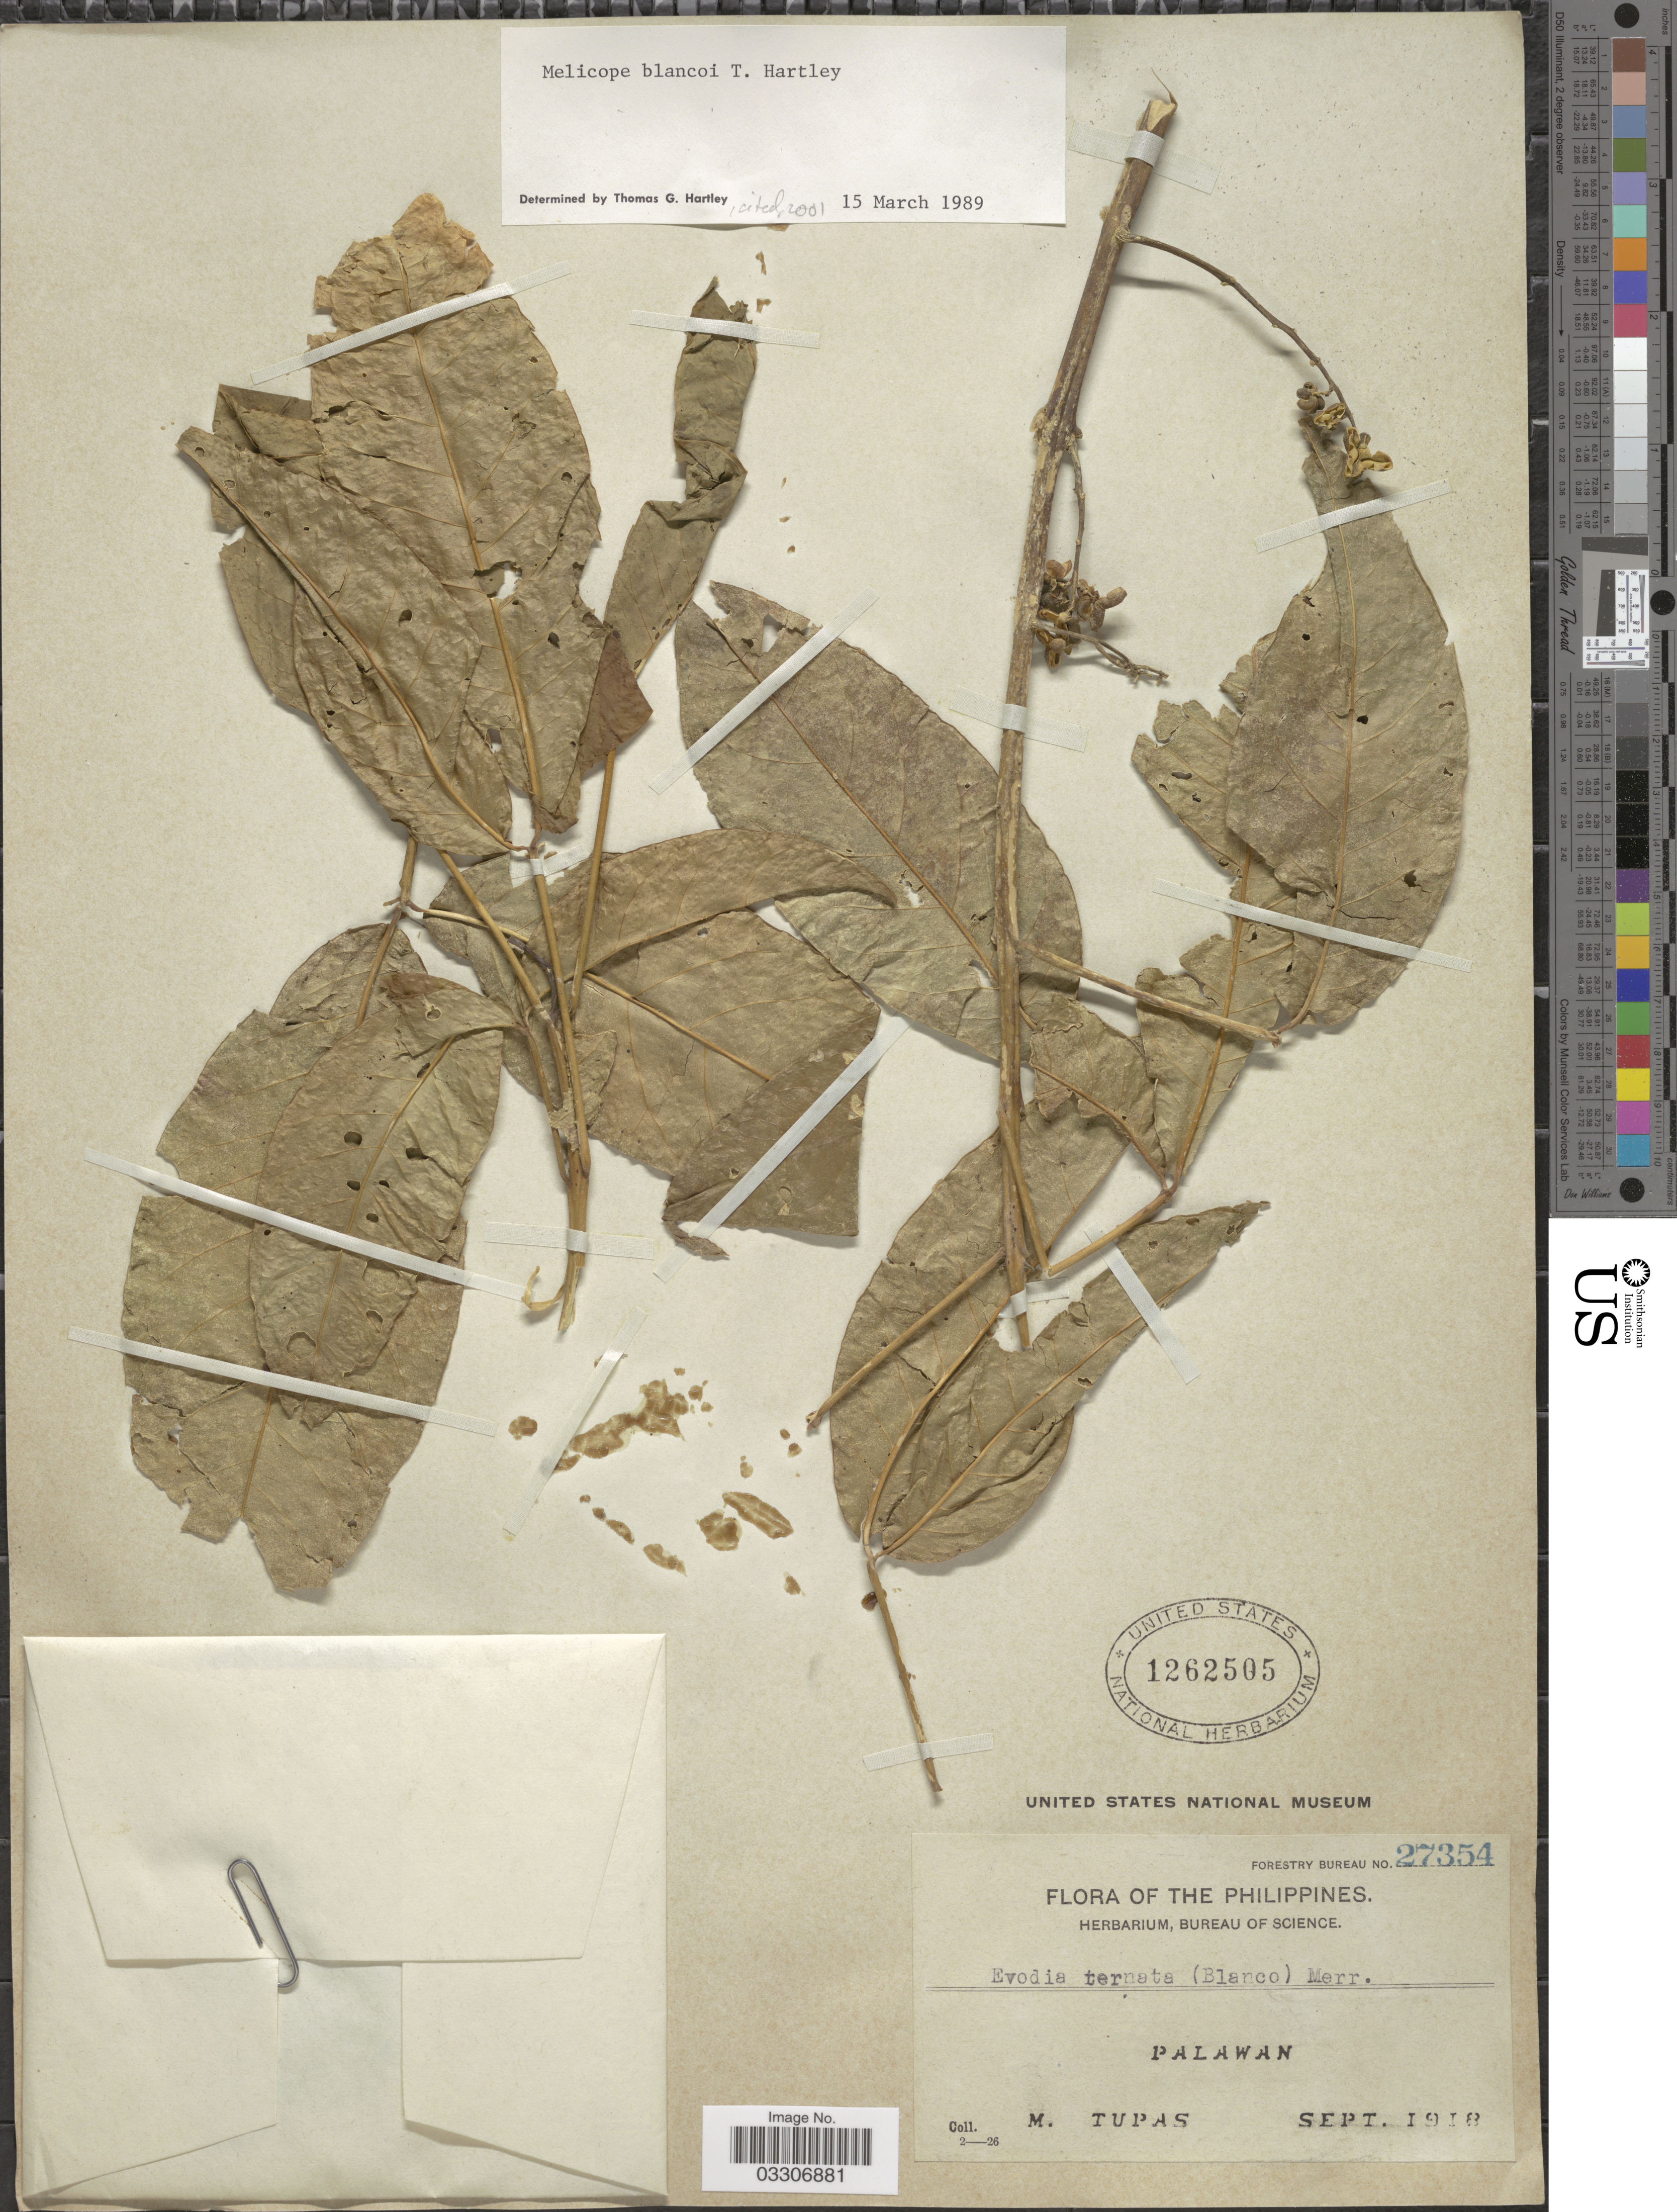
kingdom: Plantae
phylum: Tracheophyta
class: Magnoliopsida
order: Sapindales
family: Rutaceae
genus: Melicope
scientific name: Melicope blancoi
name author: T.G. Hartley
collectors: M. Tupas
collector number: Forestry Bureau 27354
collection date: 1918-09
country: Philippines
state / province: Mimaropa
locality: Palawan.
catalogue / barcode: US 1262505